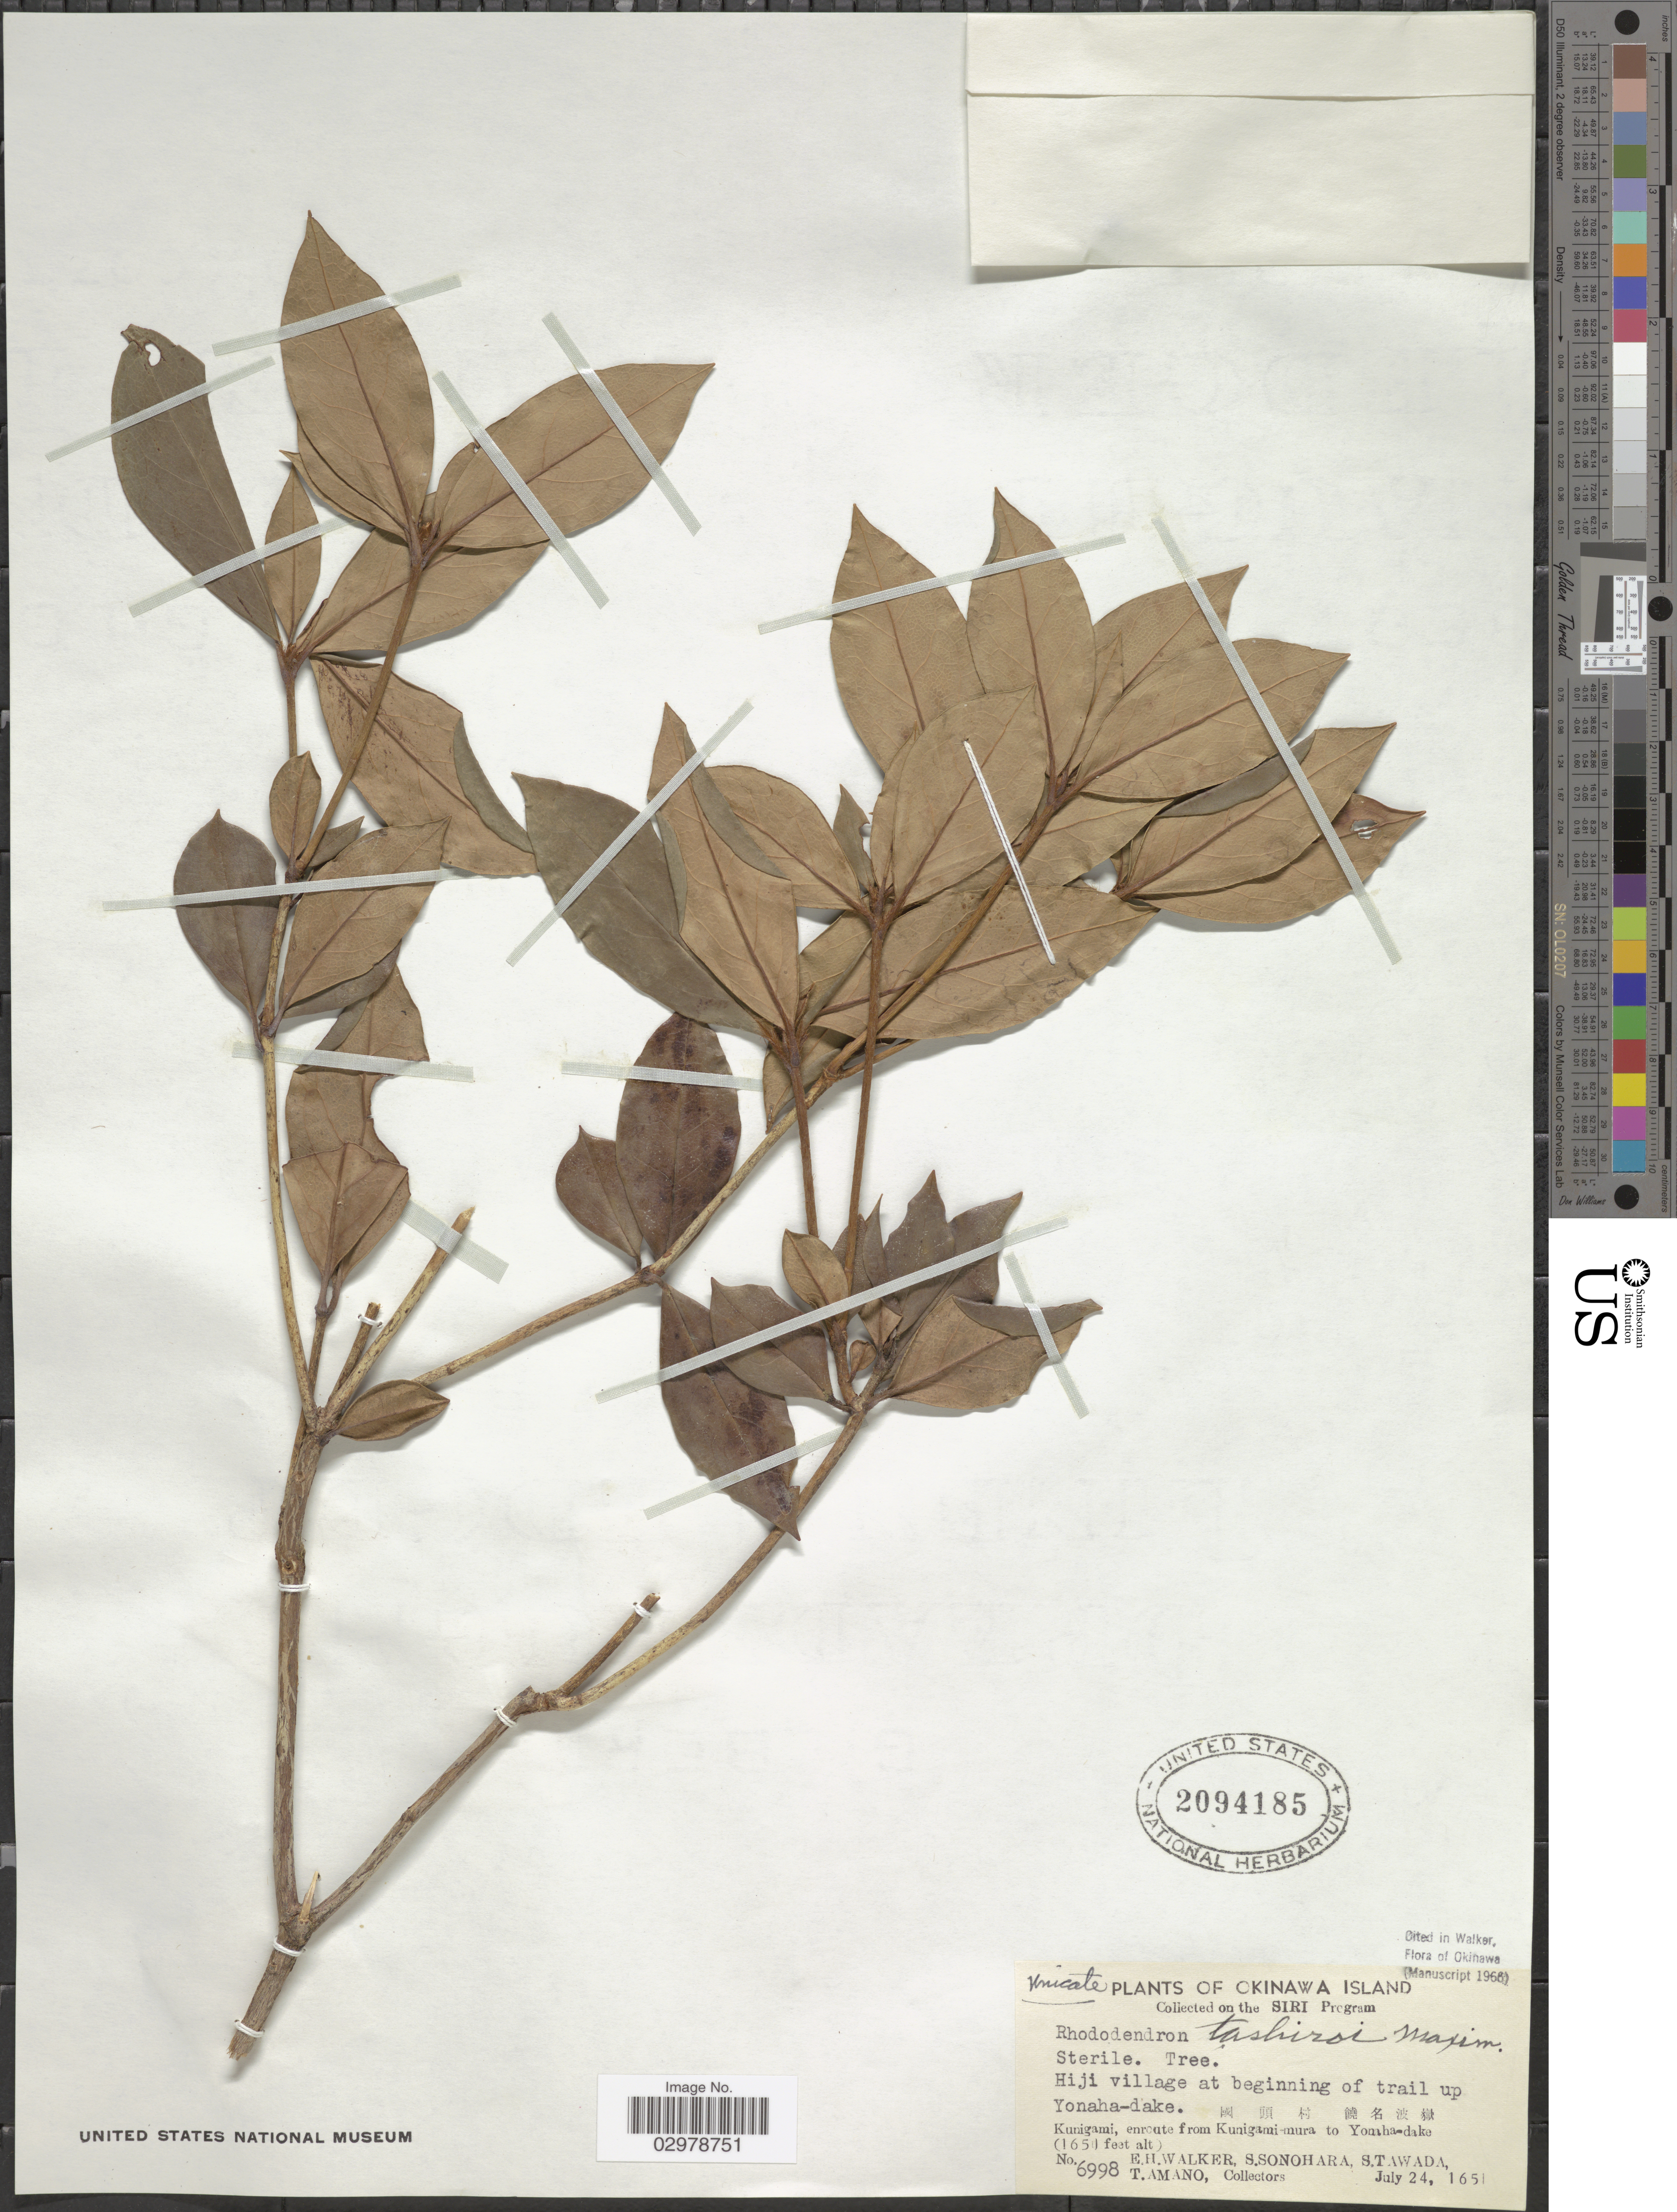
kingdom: Plantae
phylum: Tracheophyta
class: Magnoliopsida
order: Ericales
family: Ericaceae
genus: Rhododendron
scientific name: Rhododendron tashiroi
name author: Maxim.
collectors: E. H. Walker, S. Sonohara, S. Tawada & T. Amano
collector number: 6998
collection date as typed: Transcribed d/m/y: 24/7/1651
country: Japan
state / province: Okinawa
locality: Hiji village at beginning of trail up Yonaha-dake. Kunigami, enroute from Kunigami-mura to Yonaha-dake.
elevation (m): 503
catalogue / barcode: US 2094185